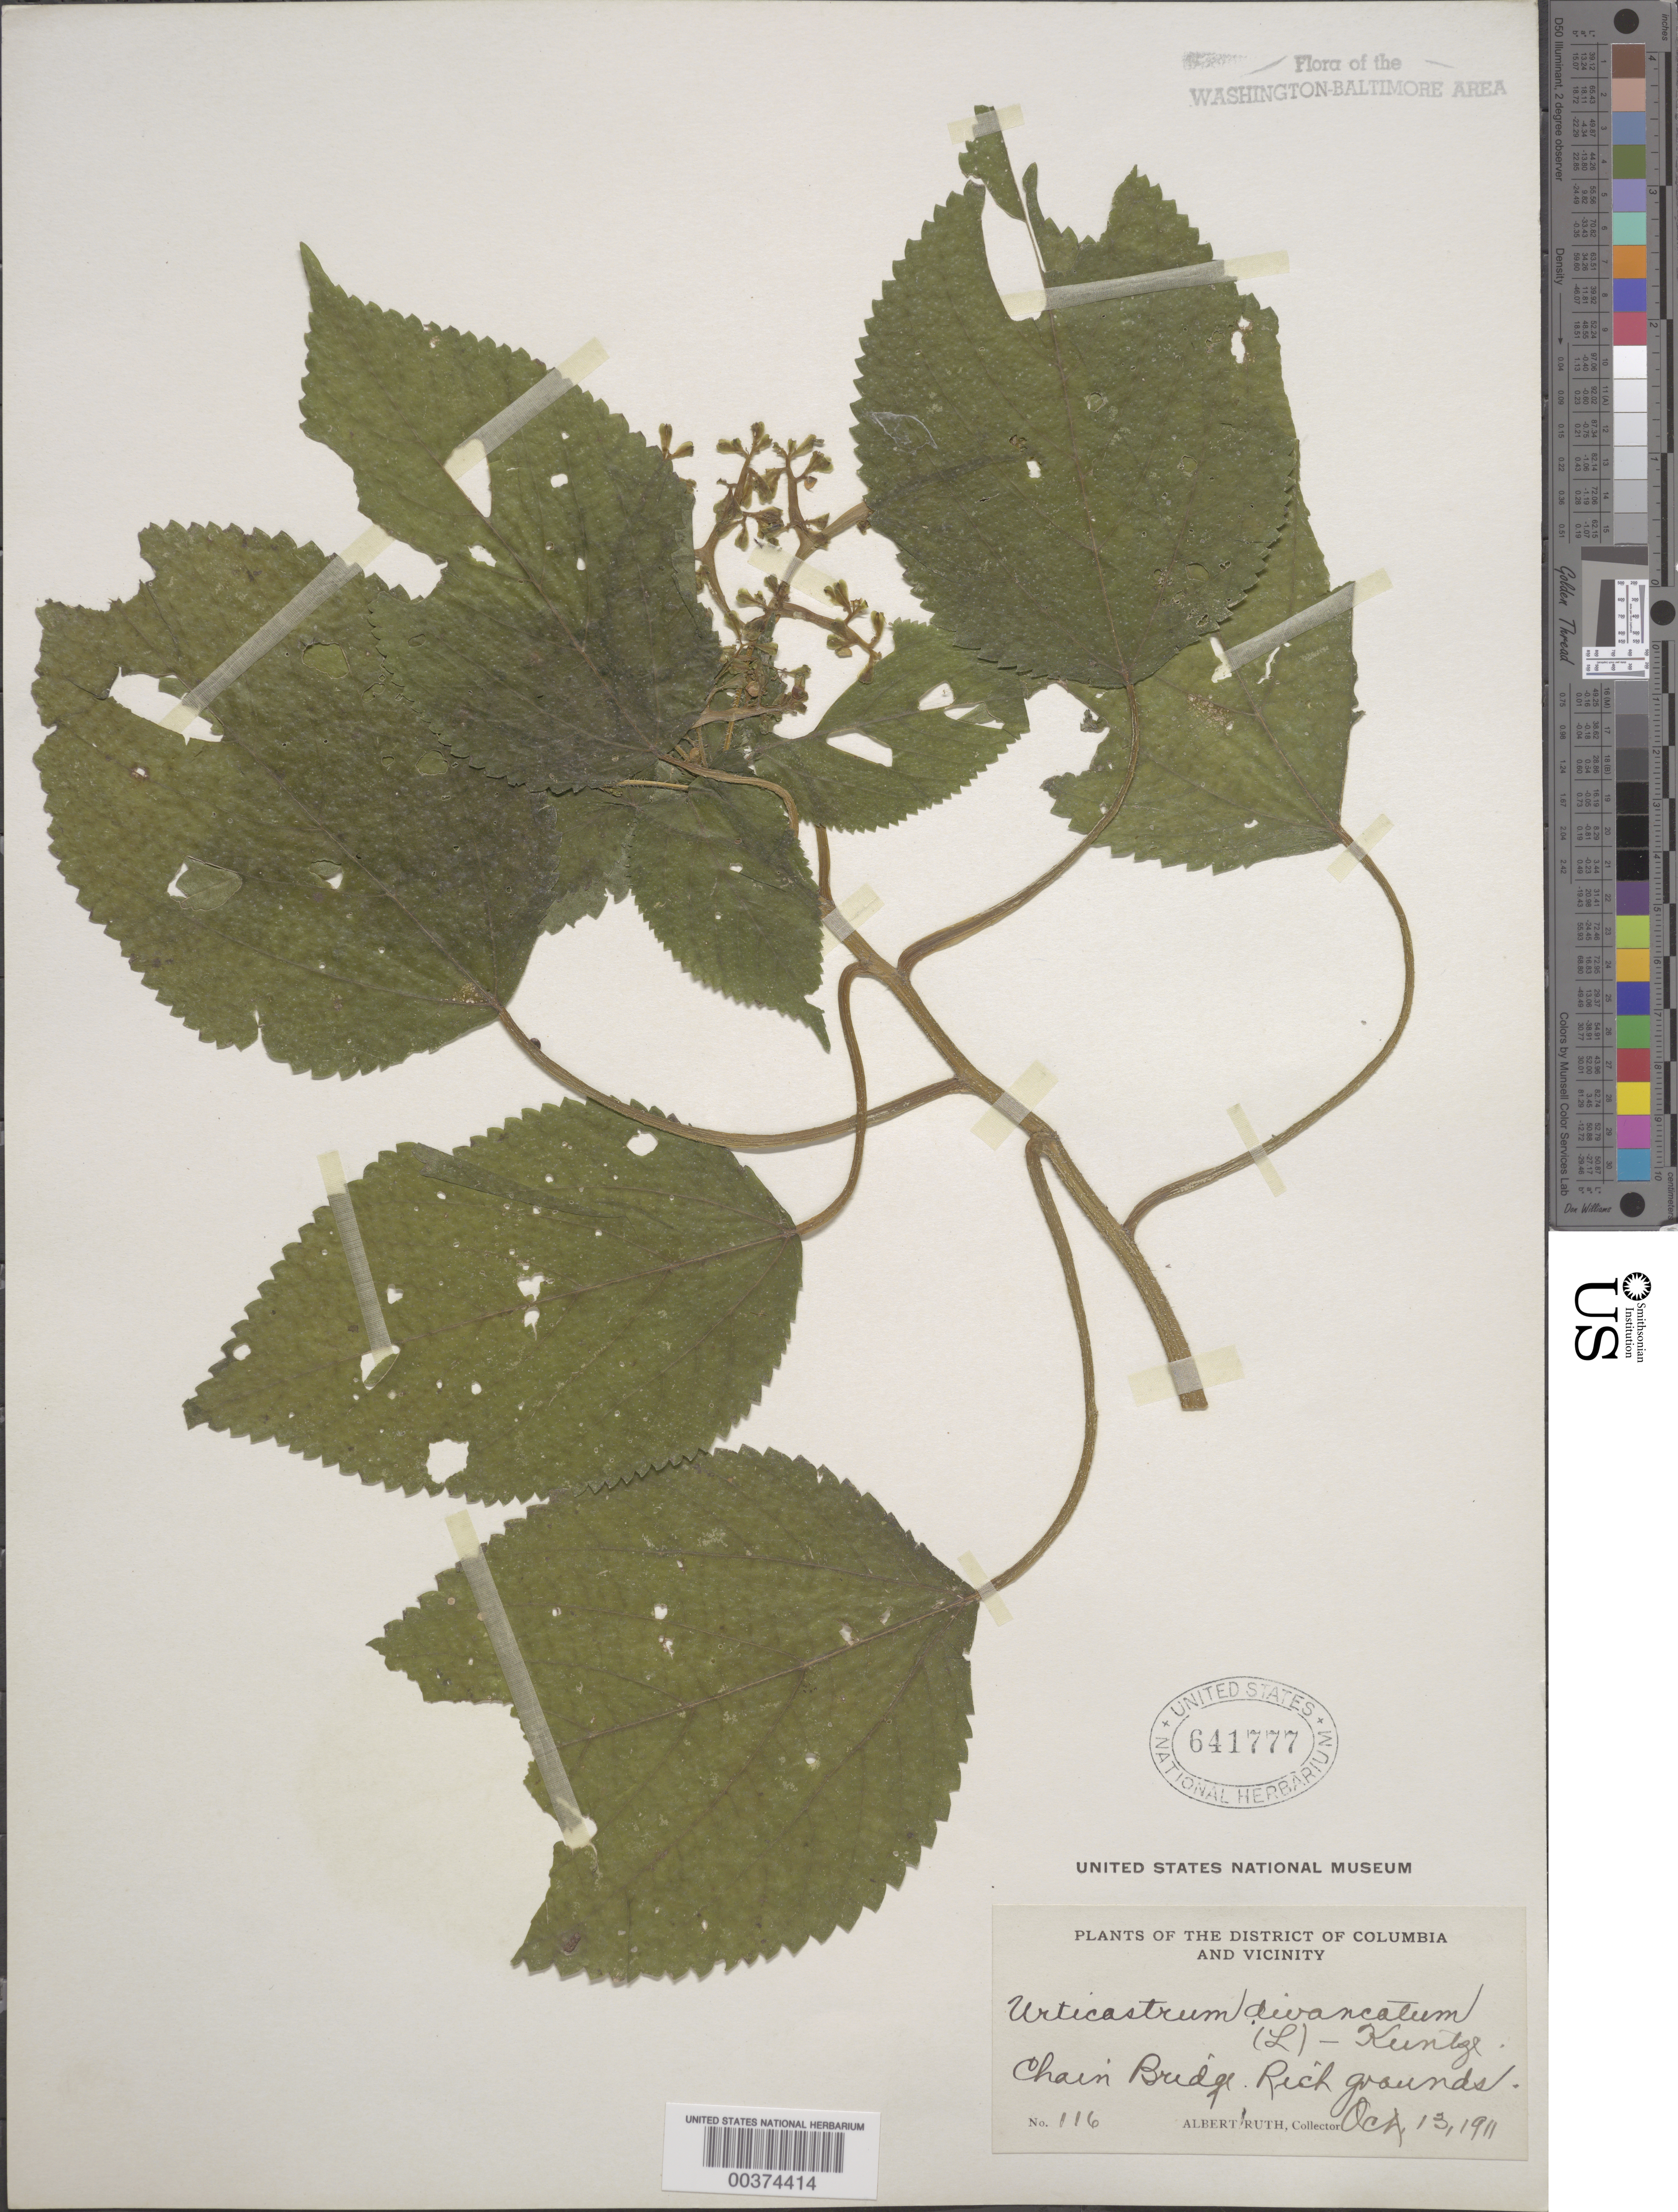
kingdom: Plantae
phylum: Tracheophyta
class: Magnoliopsida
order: Rosales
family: Urticaceae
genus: Laportea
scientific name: Laportea canadensis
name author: (L.) Wedd.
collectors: A. Ruth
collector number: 116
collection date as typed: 13 Oct 1911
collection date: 1911-10-13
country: United States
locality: Chain Bridge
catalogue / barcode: US 641777